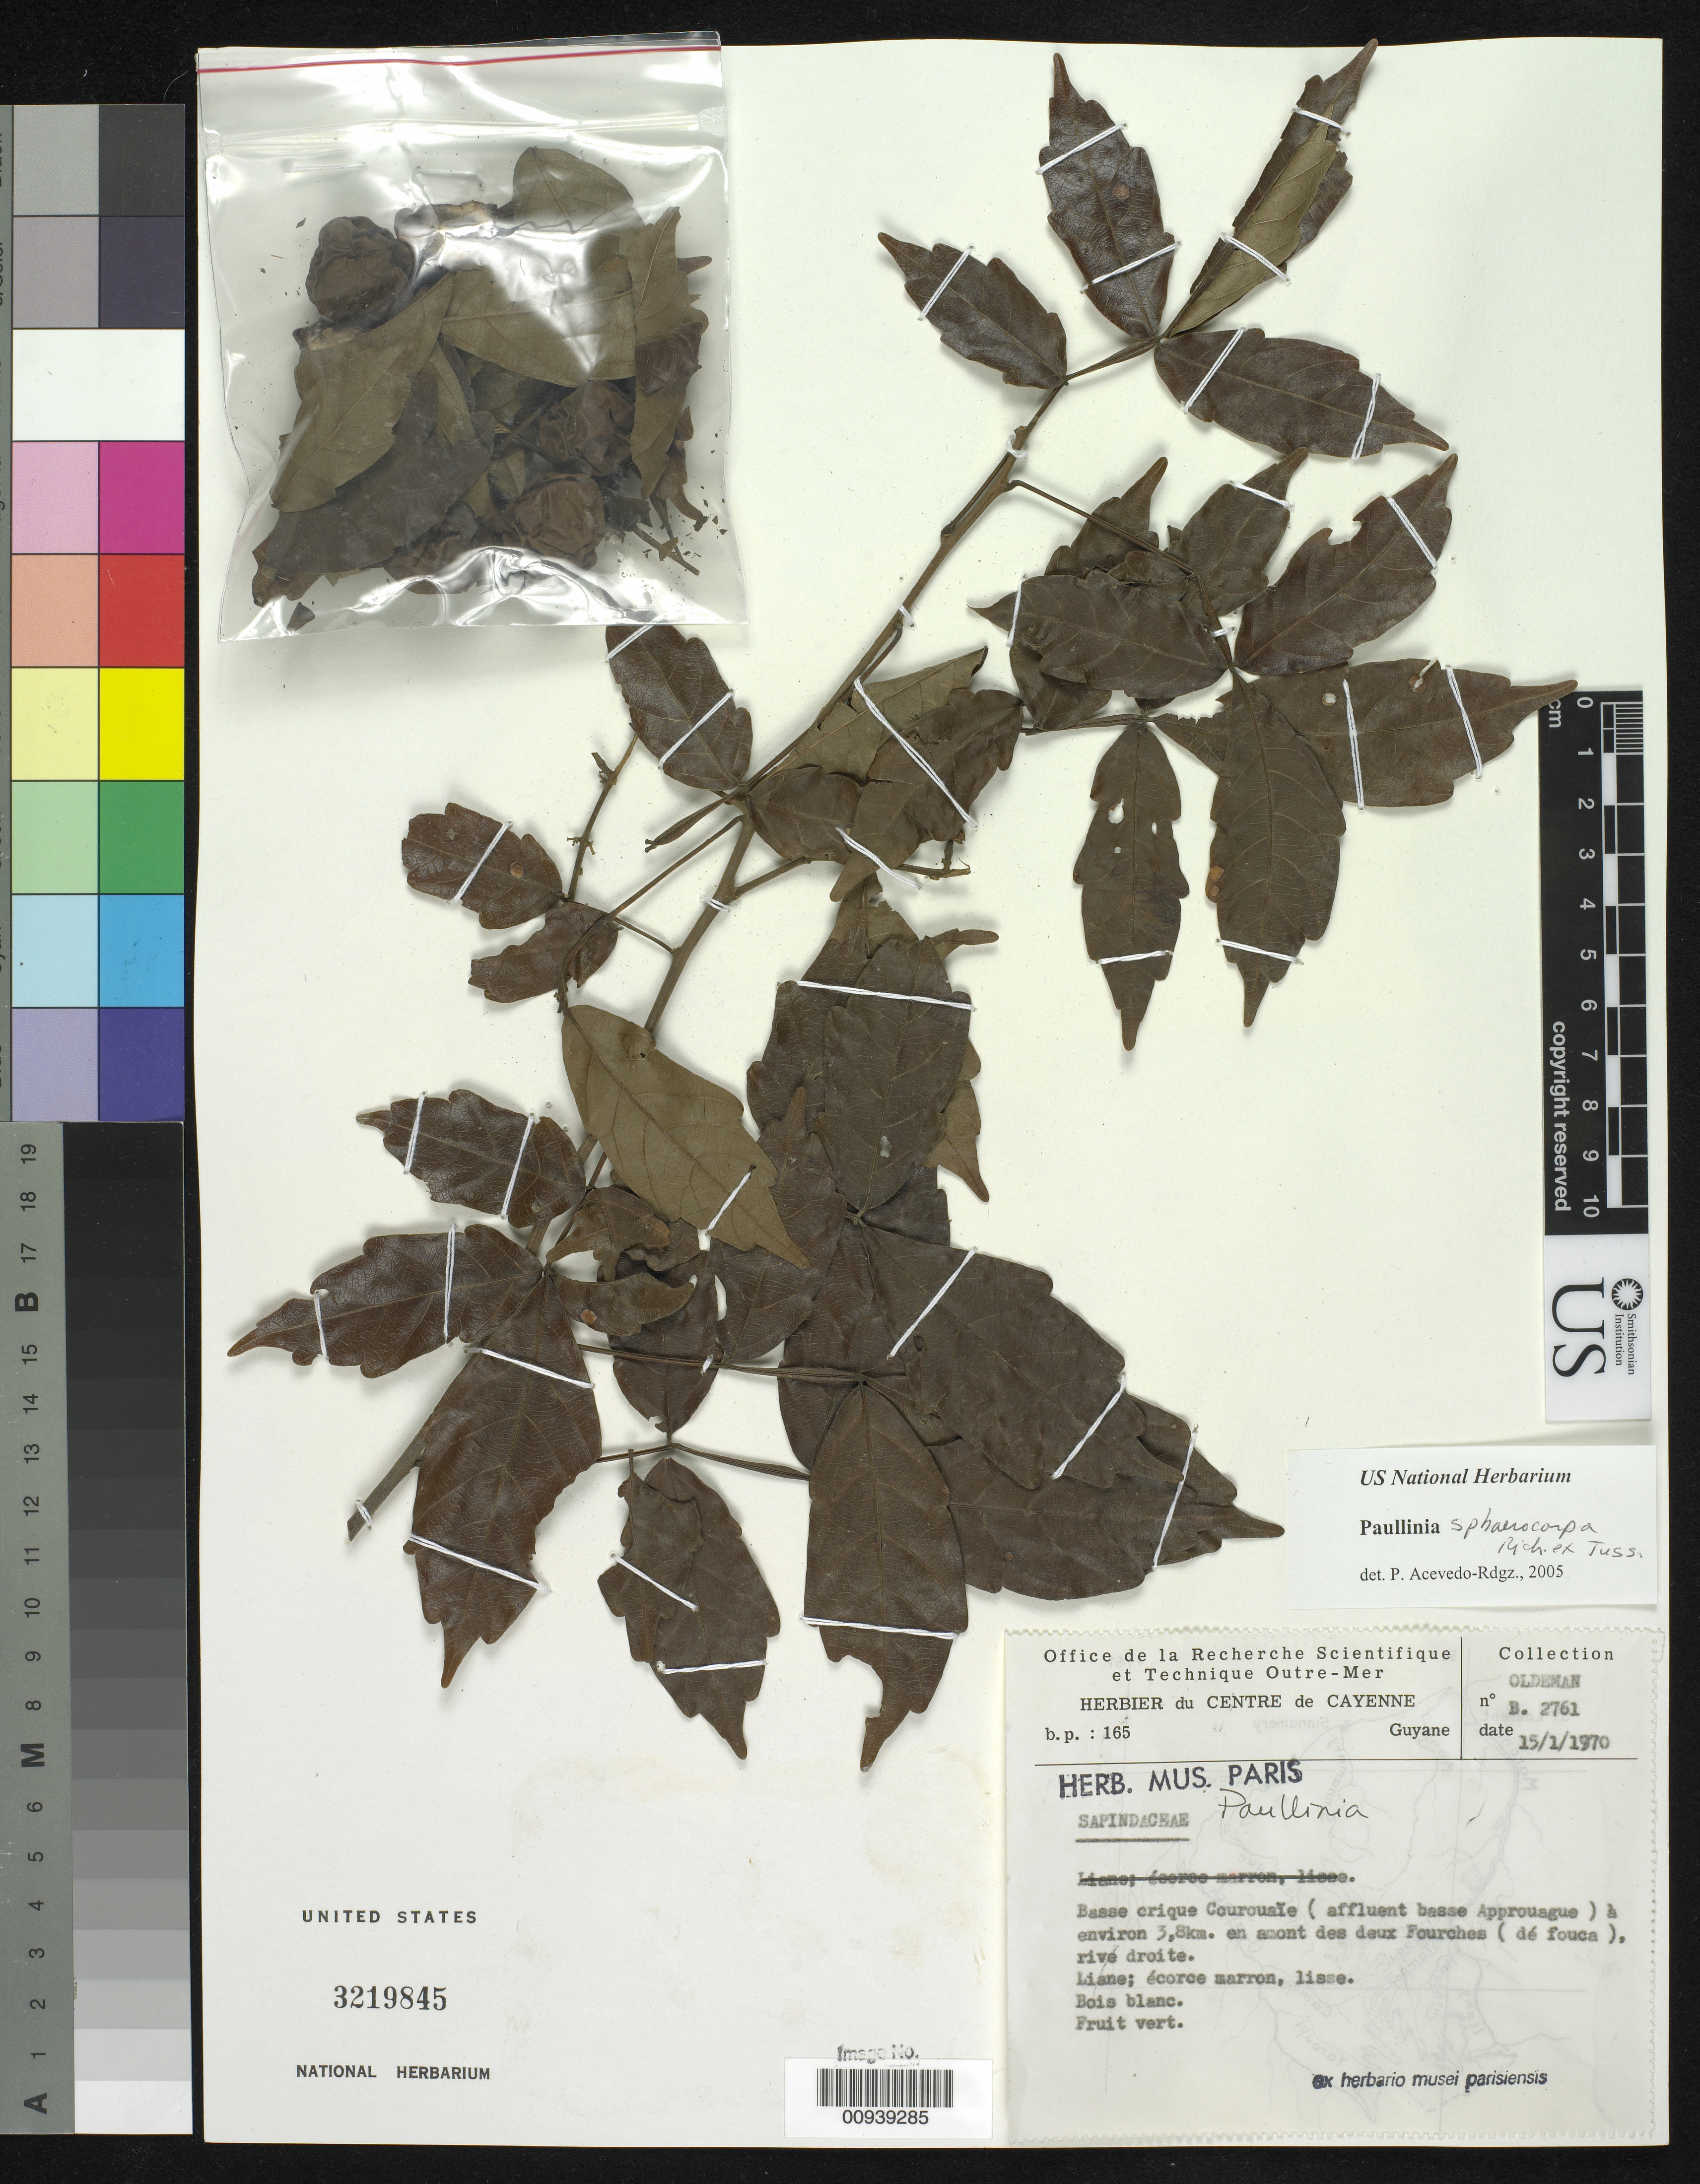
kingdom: Plantae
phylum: Tracheophyta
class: Magnoliopsida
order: Sapindales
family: Sapindaceae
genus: Paullinia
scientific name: Paullinia sphaerocarpa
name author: Rich. ex Juss.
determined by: Acevedo-Rodríguez, P.; Somner, G. V.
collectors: R. Oldeman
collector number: B 2761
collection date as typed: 15-Jan-70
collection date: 1970-01-15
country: French Guiana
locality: Basse crique Courouaïe (affluent basse Approuague), 3.8 km des deux Forches (de fouca), rive droit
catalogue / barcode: US 3219845